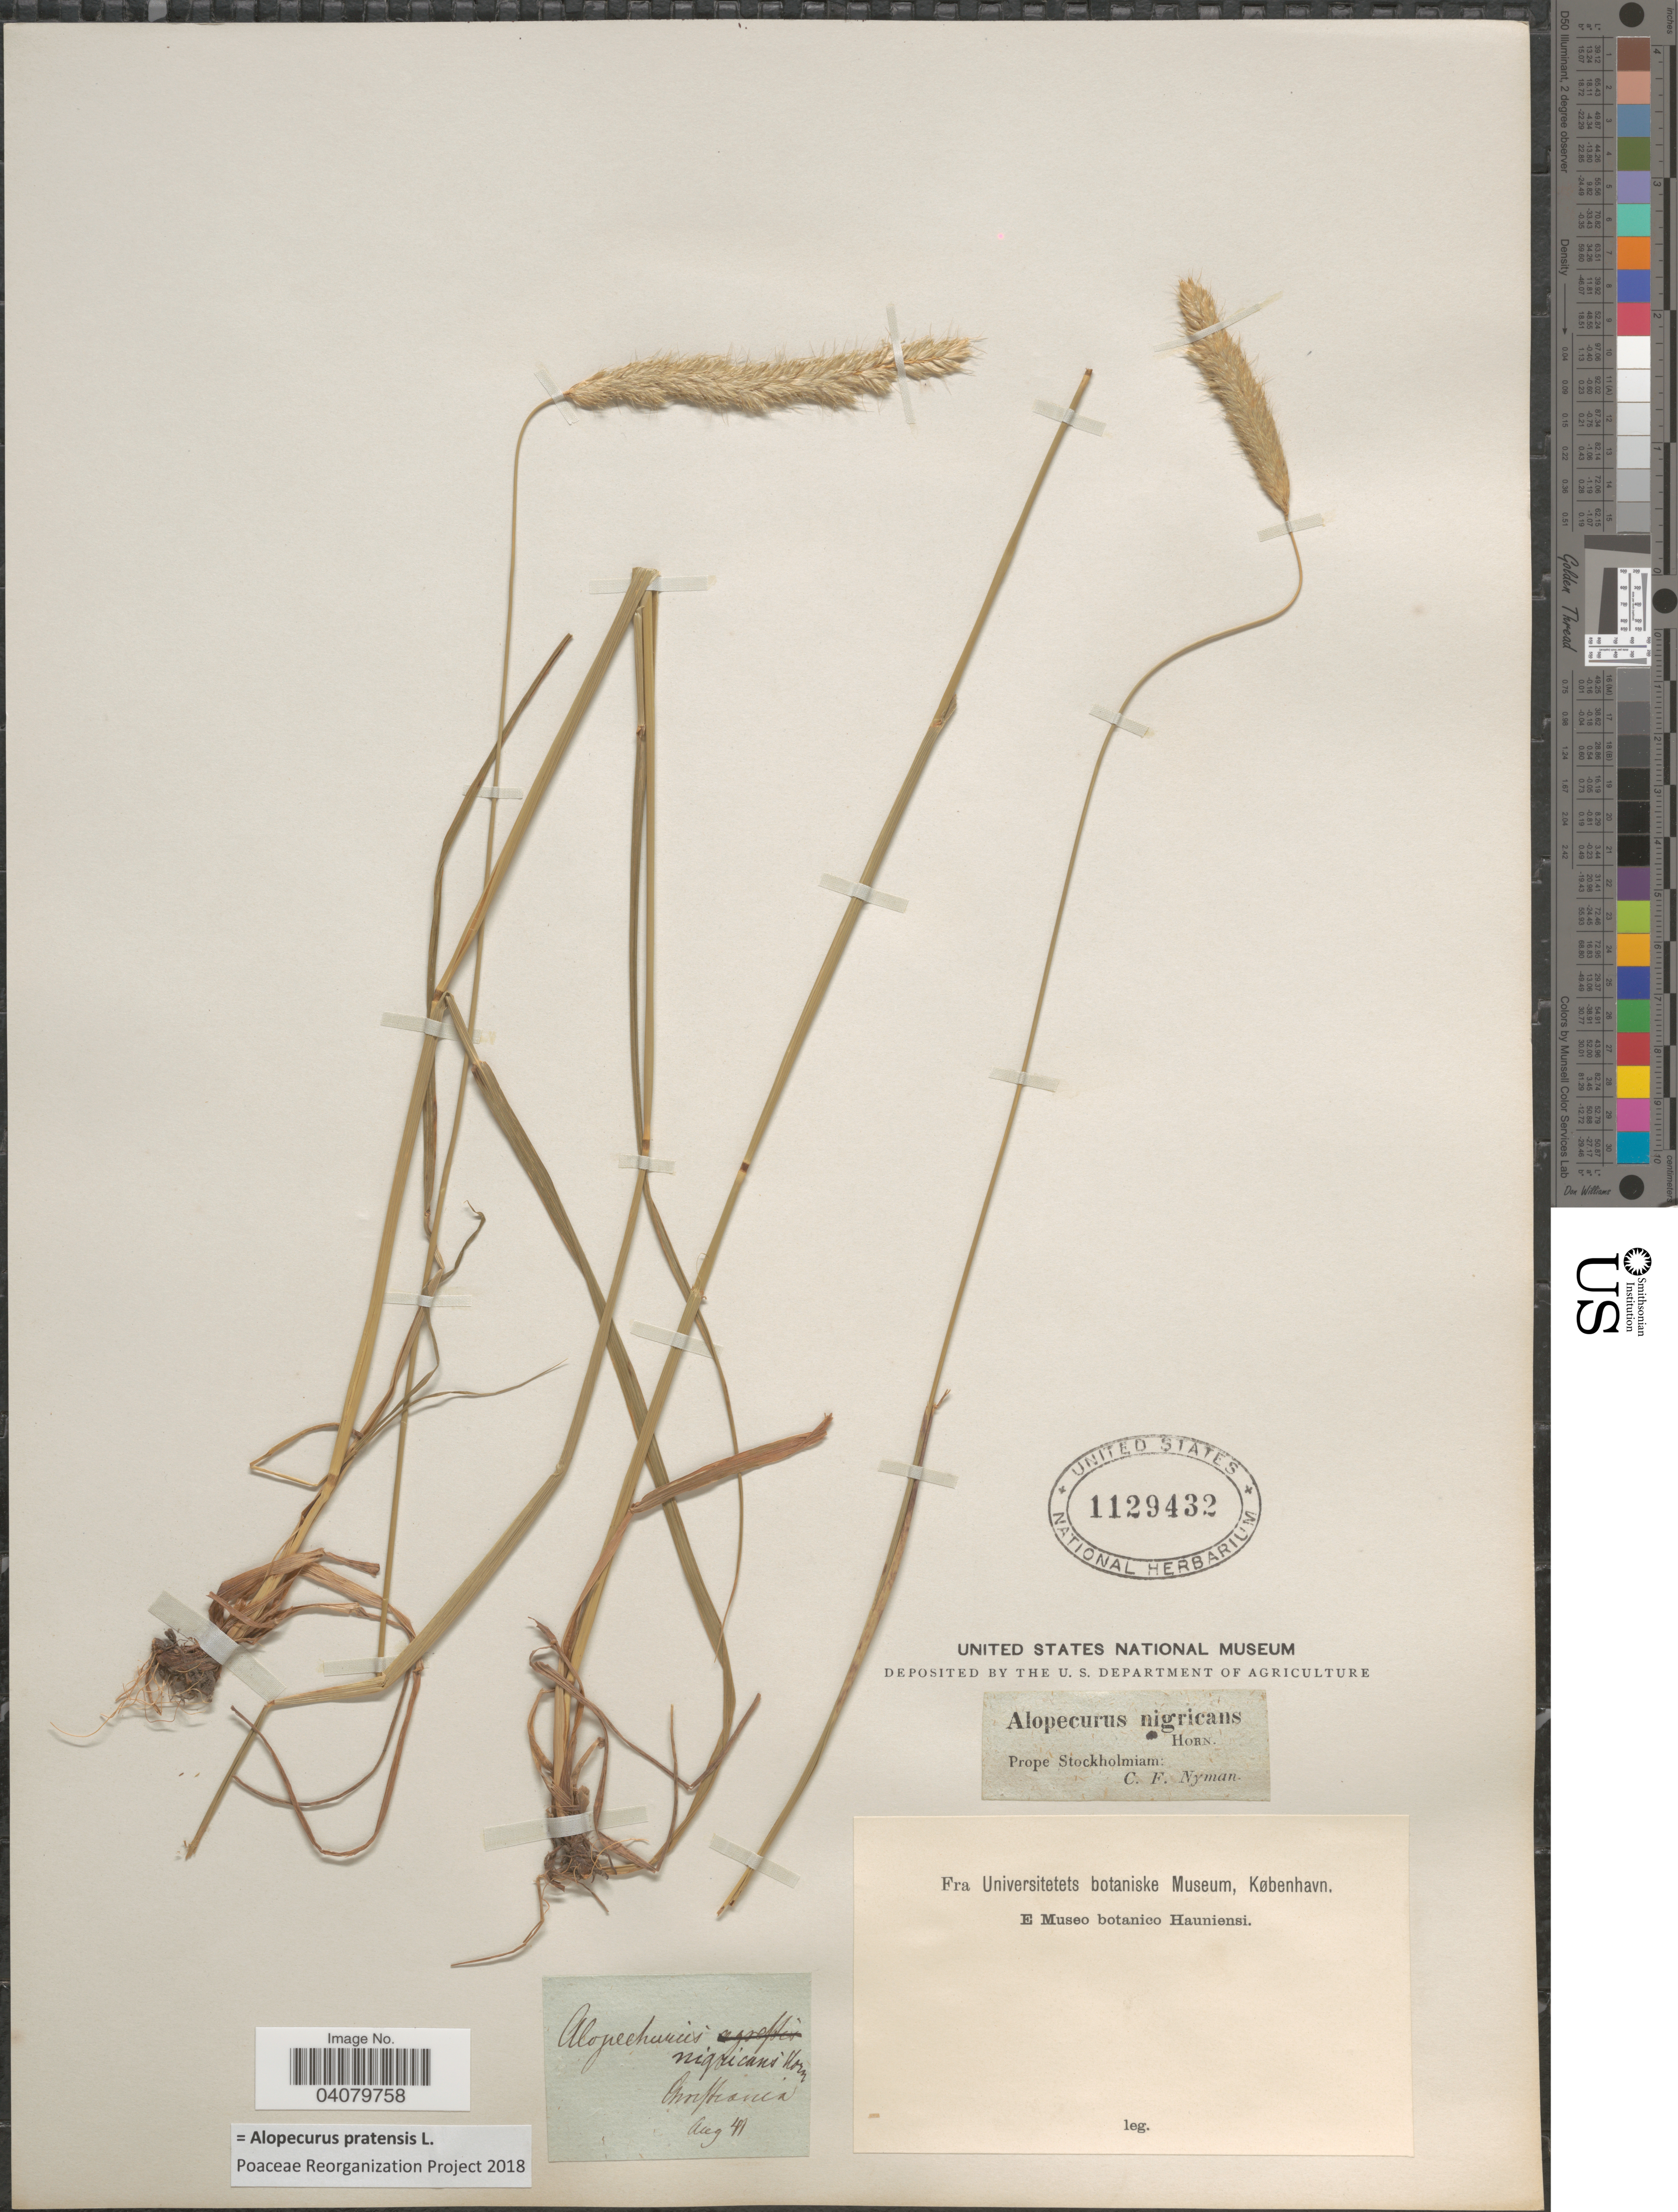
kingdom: Plantae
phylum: Tracheophyta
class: Liliopsida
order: Poales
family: Poaceae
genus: Alopecurus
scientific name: Alopecurus pratensis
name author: L.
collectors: C. F. Nyman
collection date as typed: Transcribed d/m/y: /8/41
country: Sweden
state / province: Stockholm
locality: Prope Stockholmiam.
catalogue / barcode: US 1129432